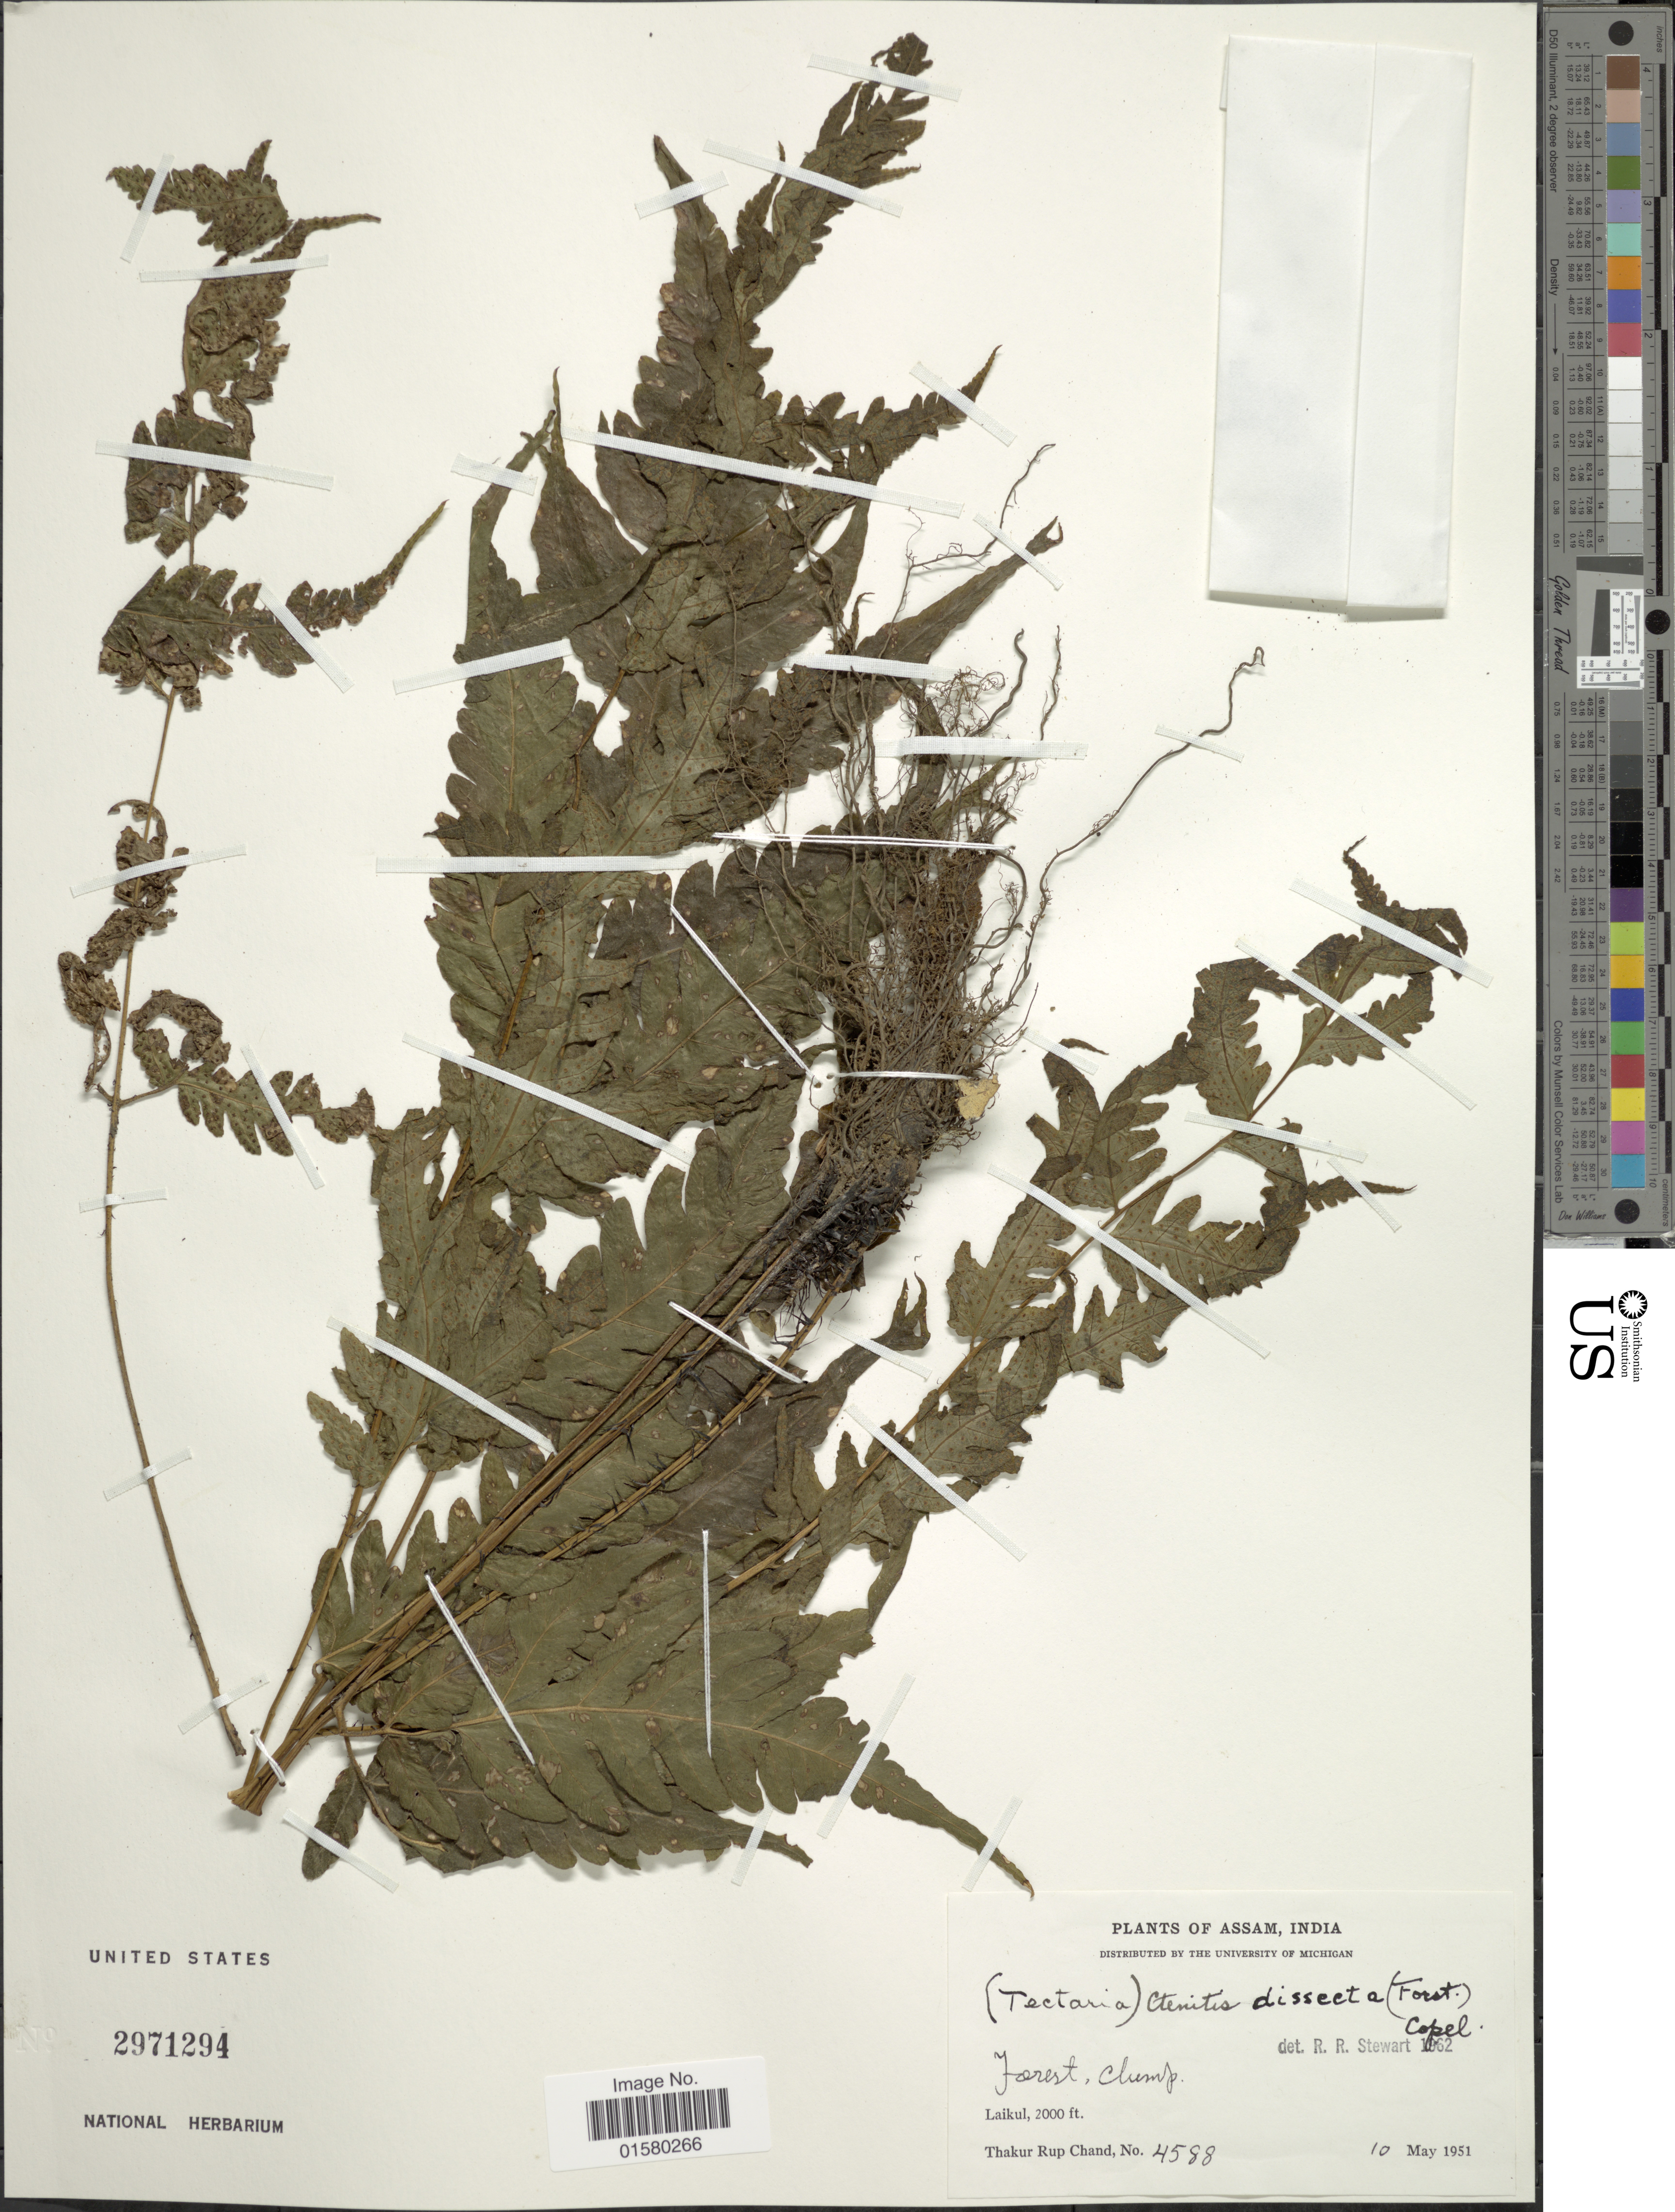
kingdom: Plantae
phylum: Tracheophyta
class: Polypodiopsida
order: Polypodiales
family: Tectariaceae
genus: Tectaria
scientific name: Tectaria dissecta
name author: (G. Forst.) Lellinger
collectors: T. R. Chand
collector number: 4588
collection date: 1951-05-10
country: India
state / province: Assam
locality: Laikul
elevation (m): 610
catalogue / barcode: US 2971294